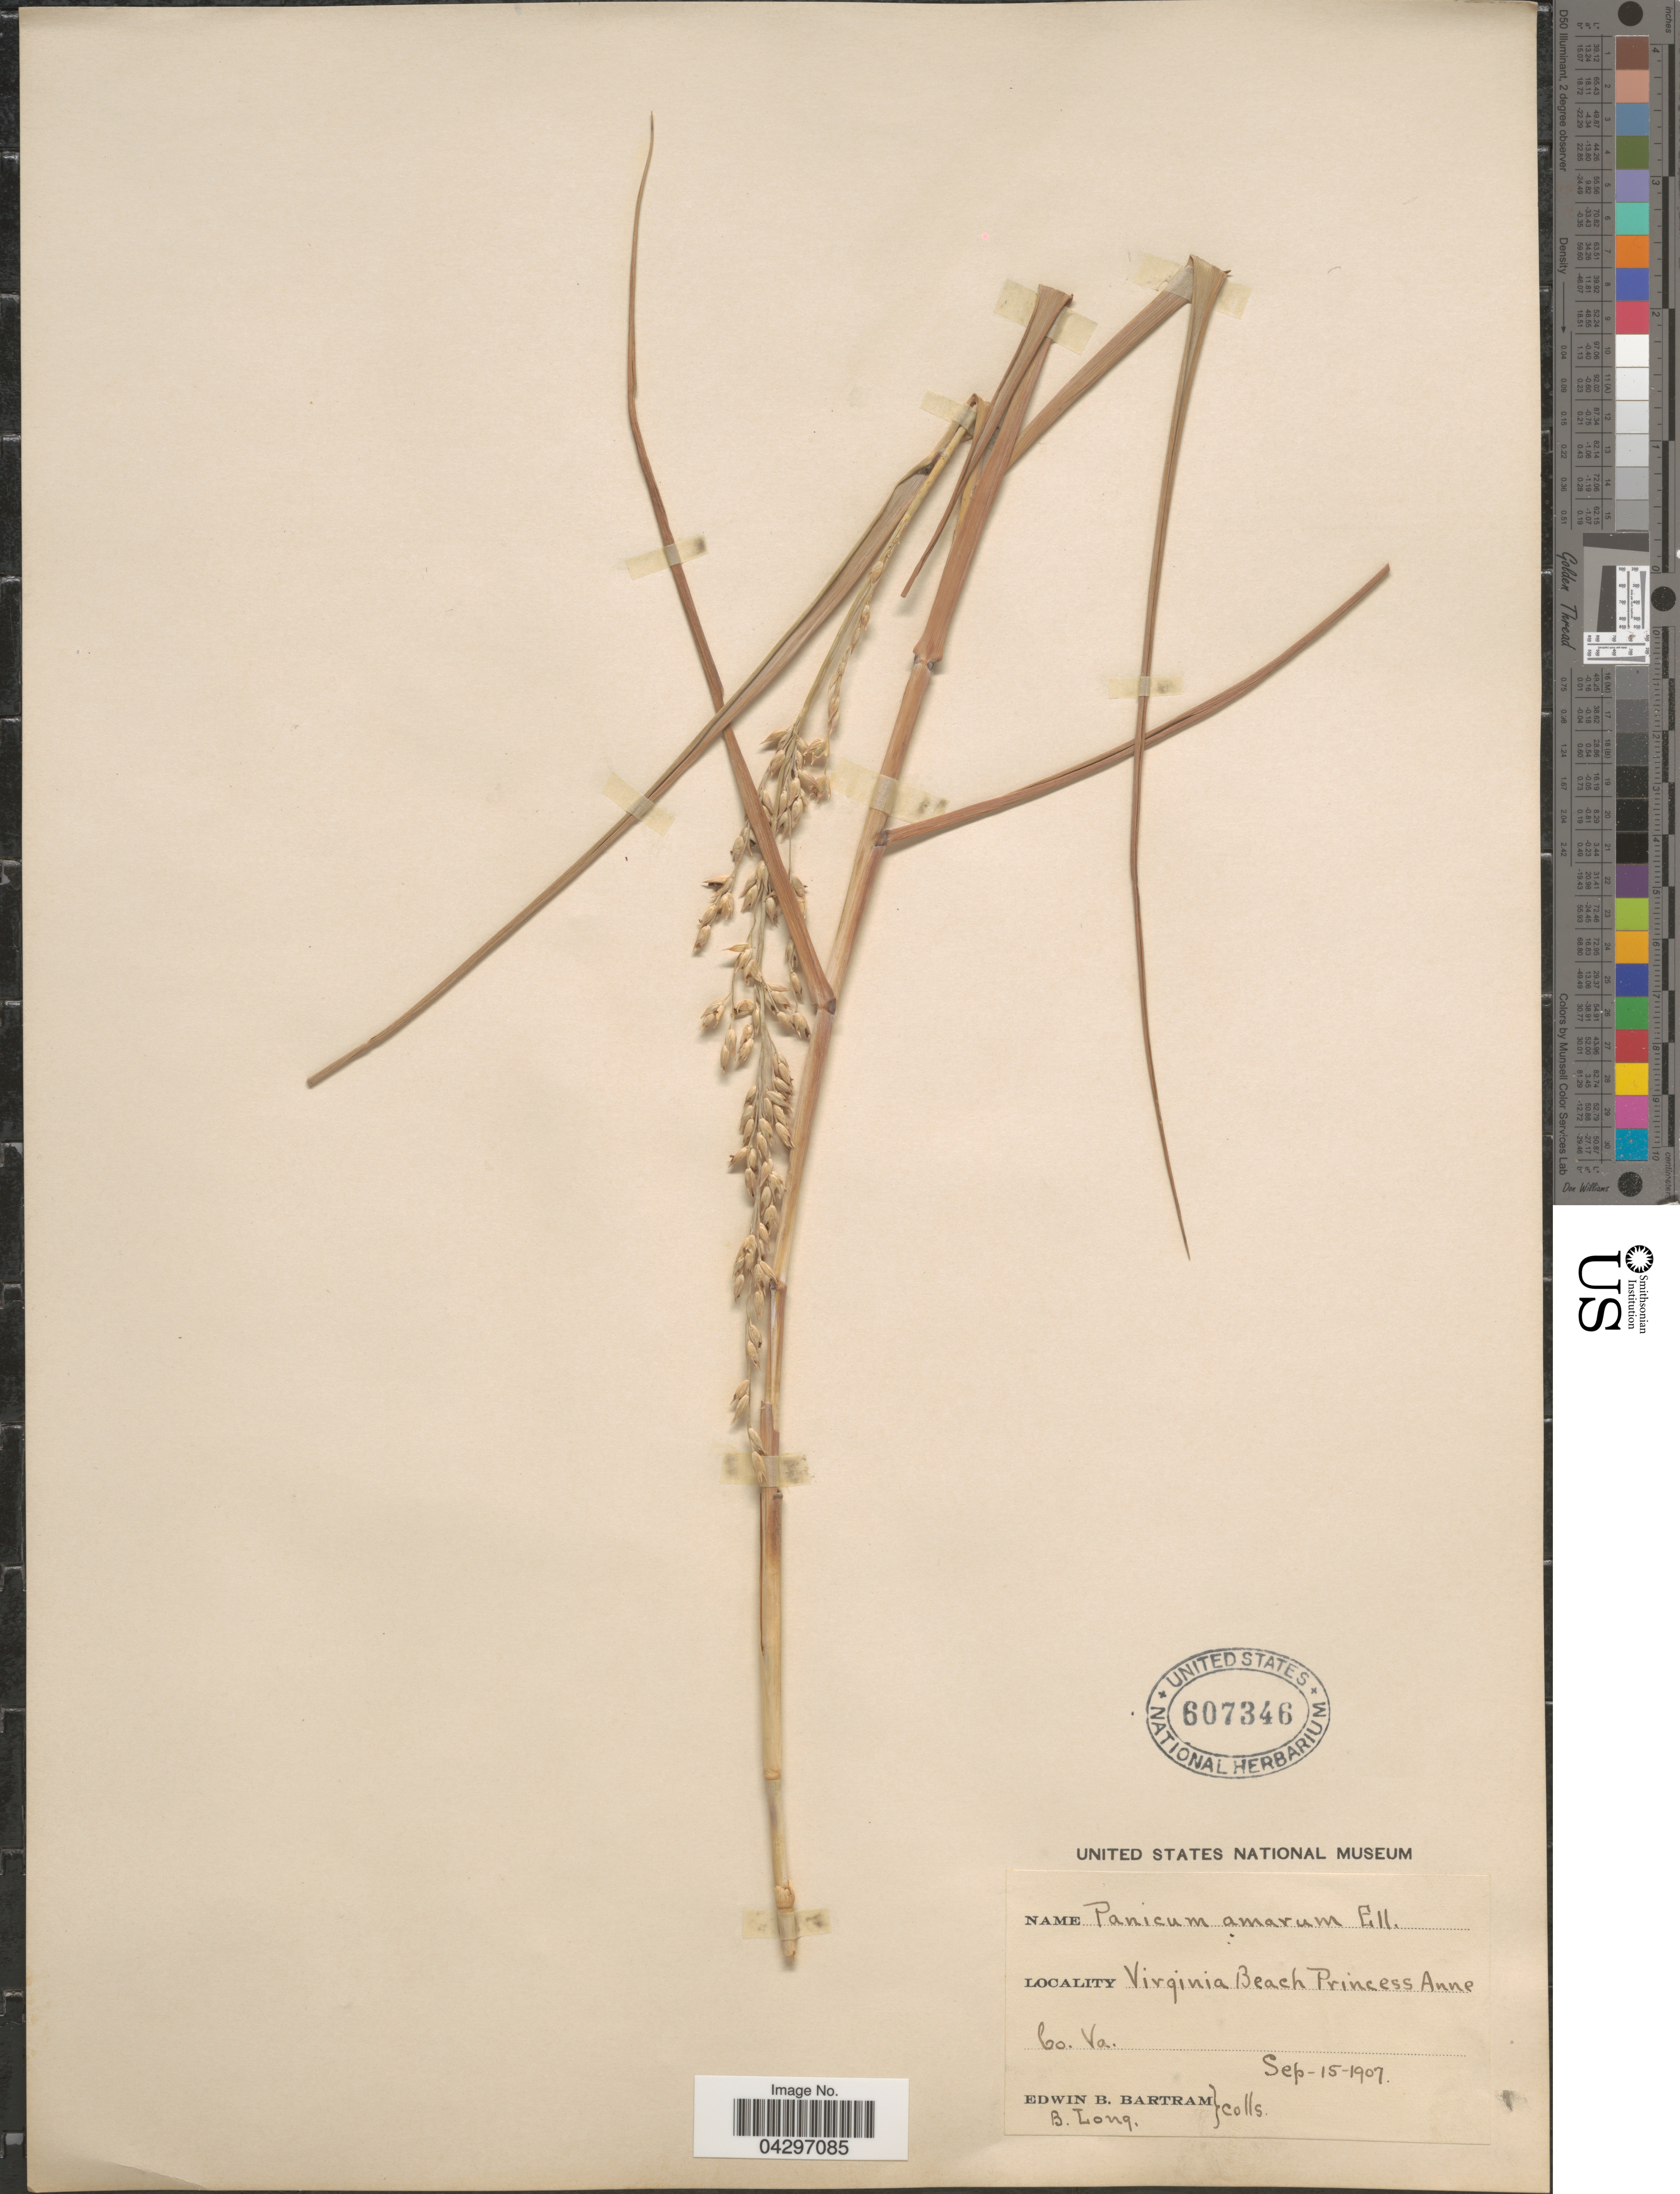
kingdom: Plantae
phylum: Tracheophyta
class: Liliopsida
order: Poales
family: Poaceae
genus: Panicum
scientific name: Panicum amarum var. amarulum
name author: (Hitchc. & Chase) Freckmann & Lelong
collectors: E. B. Bartram & B. Long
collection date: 1907-09-15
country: United States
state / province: Virginia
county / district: City of Virginia Beach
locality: Virginia Beach Princess Anne Co.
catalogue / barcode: US 607346